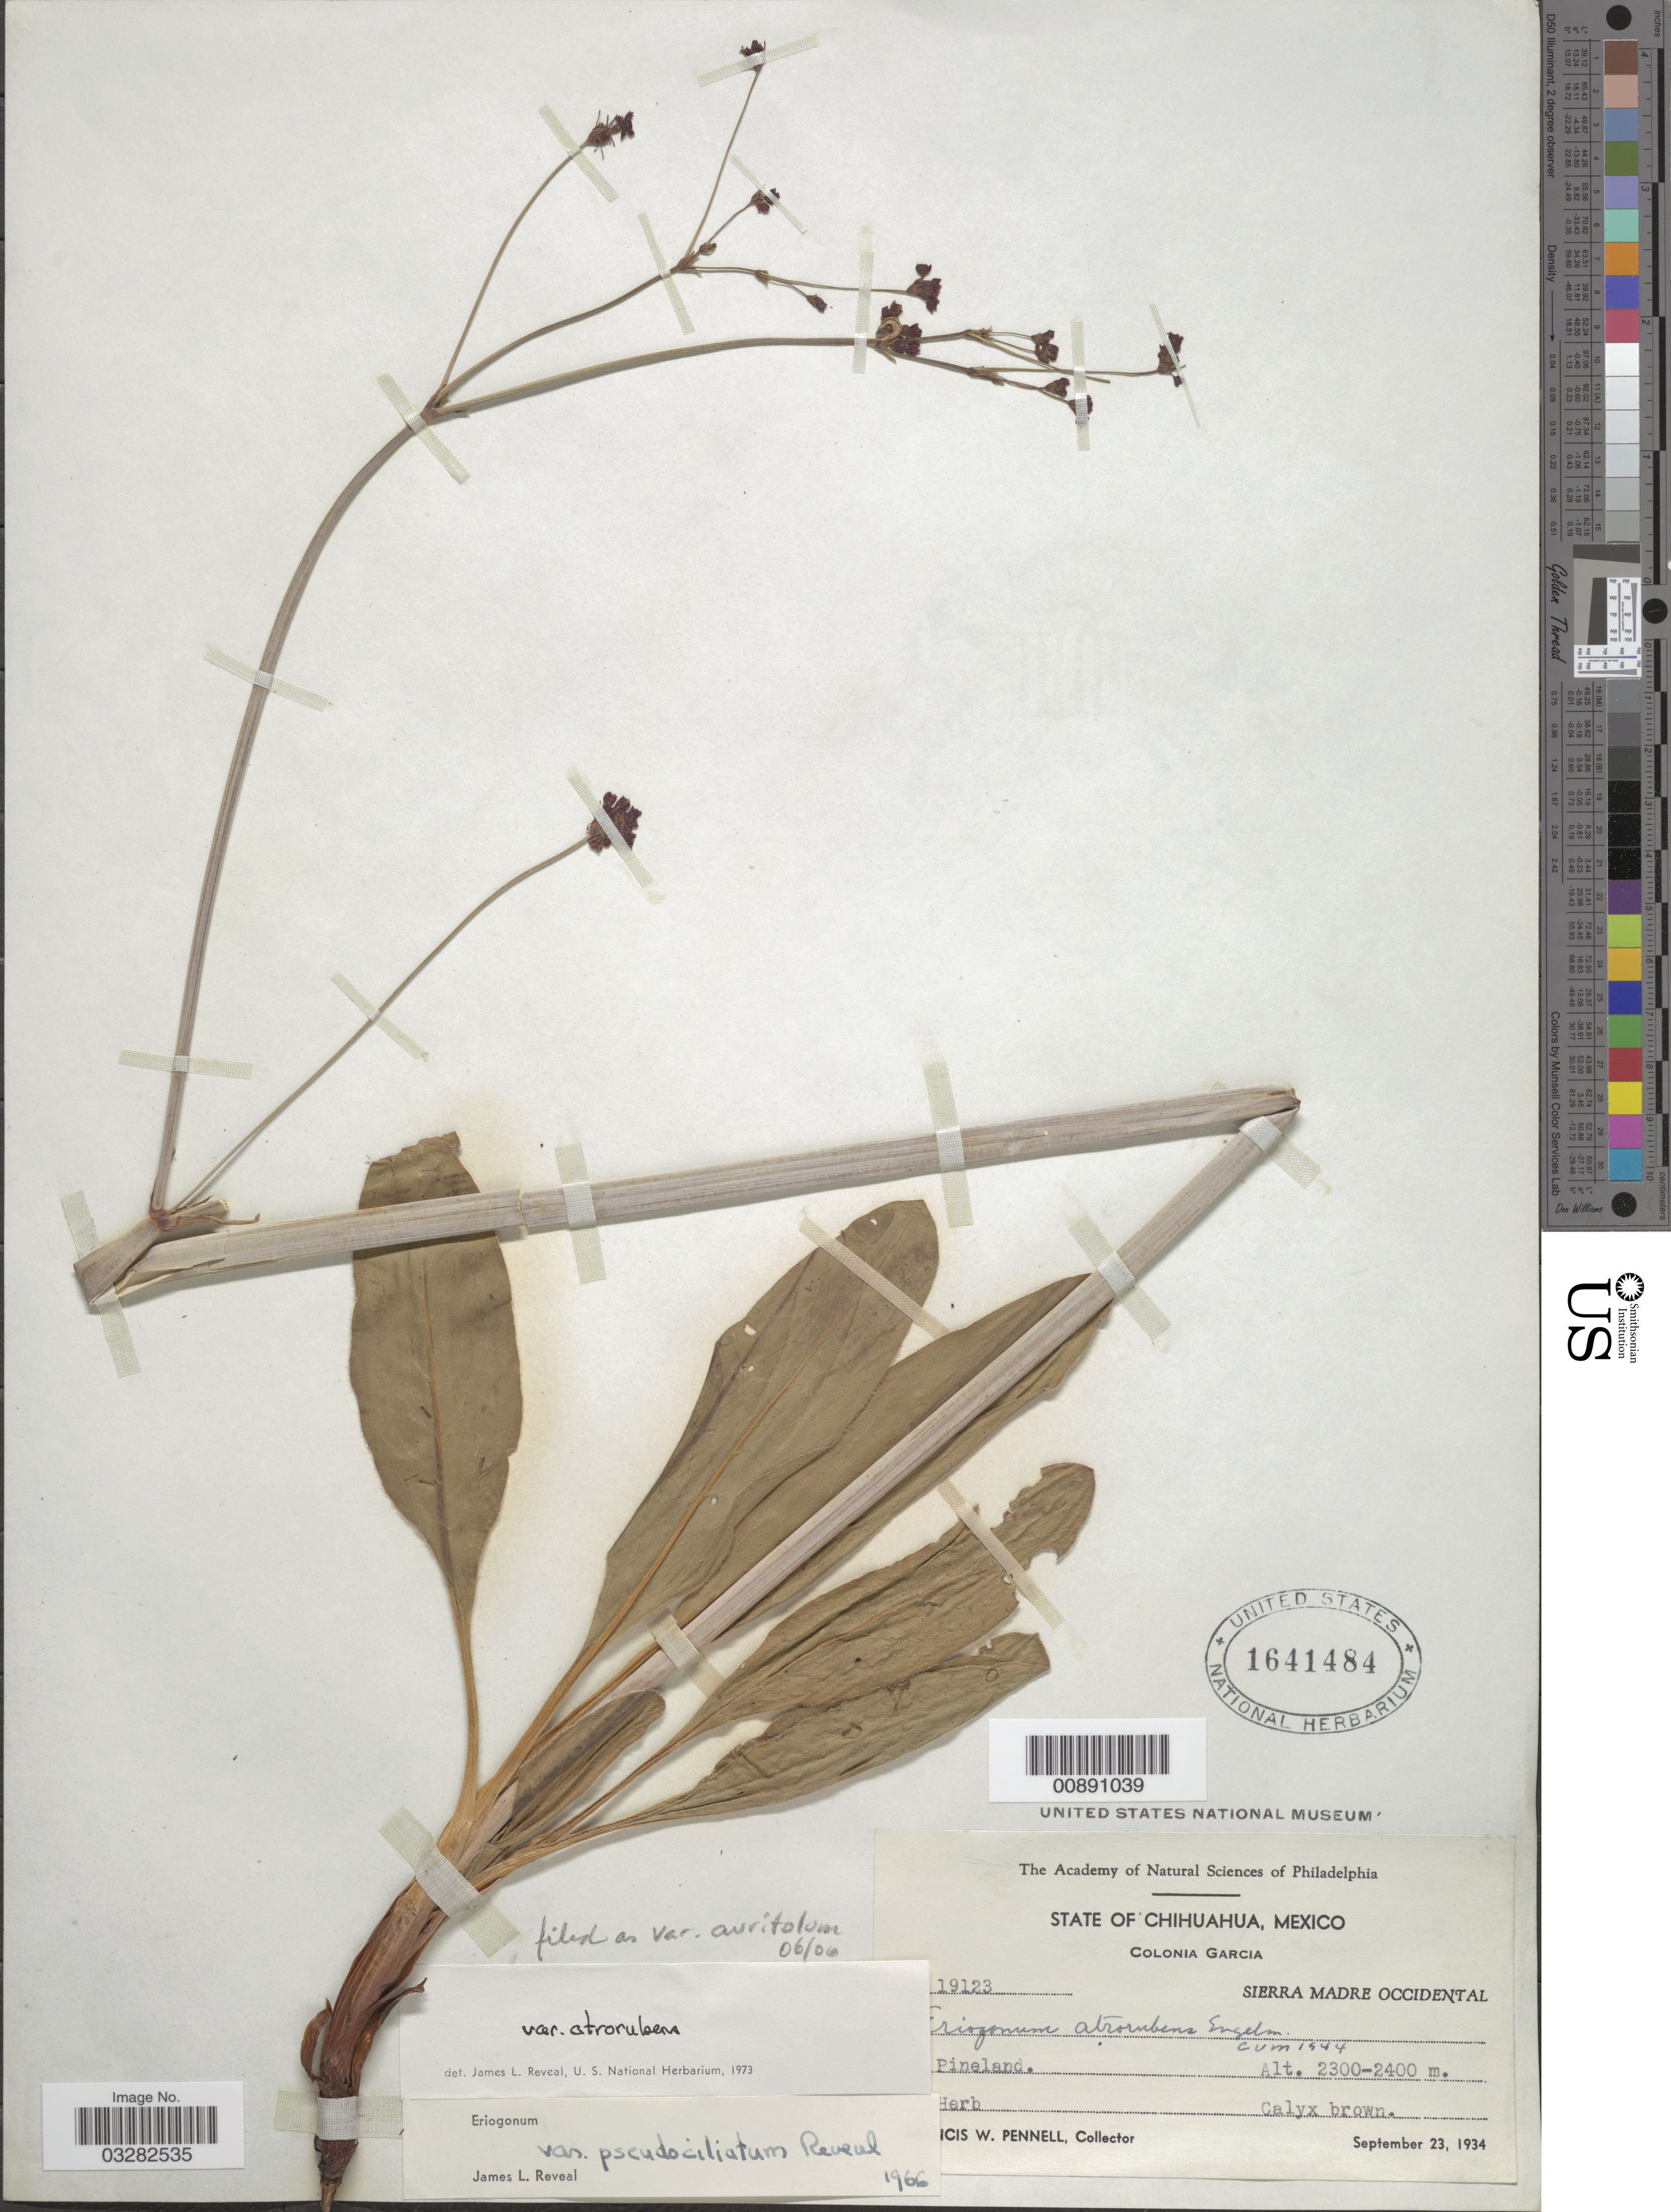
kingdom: Plantae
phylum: Tracheophyta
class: Magnoliopsida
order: Caryophyllales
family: Polygonaceae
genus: Eriogonum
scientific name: Eriogonum atrorubens var. auritulum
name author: W.J. Hess & Reveal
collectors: F. W. Pennell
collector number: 19123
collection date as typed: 23 Sep 1934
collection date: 1934-09-23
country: Mexico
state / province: Chihuahua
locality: Colonia García, Sierra Madre Occidental, Chihuahua.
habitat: Pineland.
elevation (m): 2400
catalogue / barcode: US 1641484